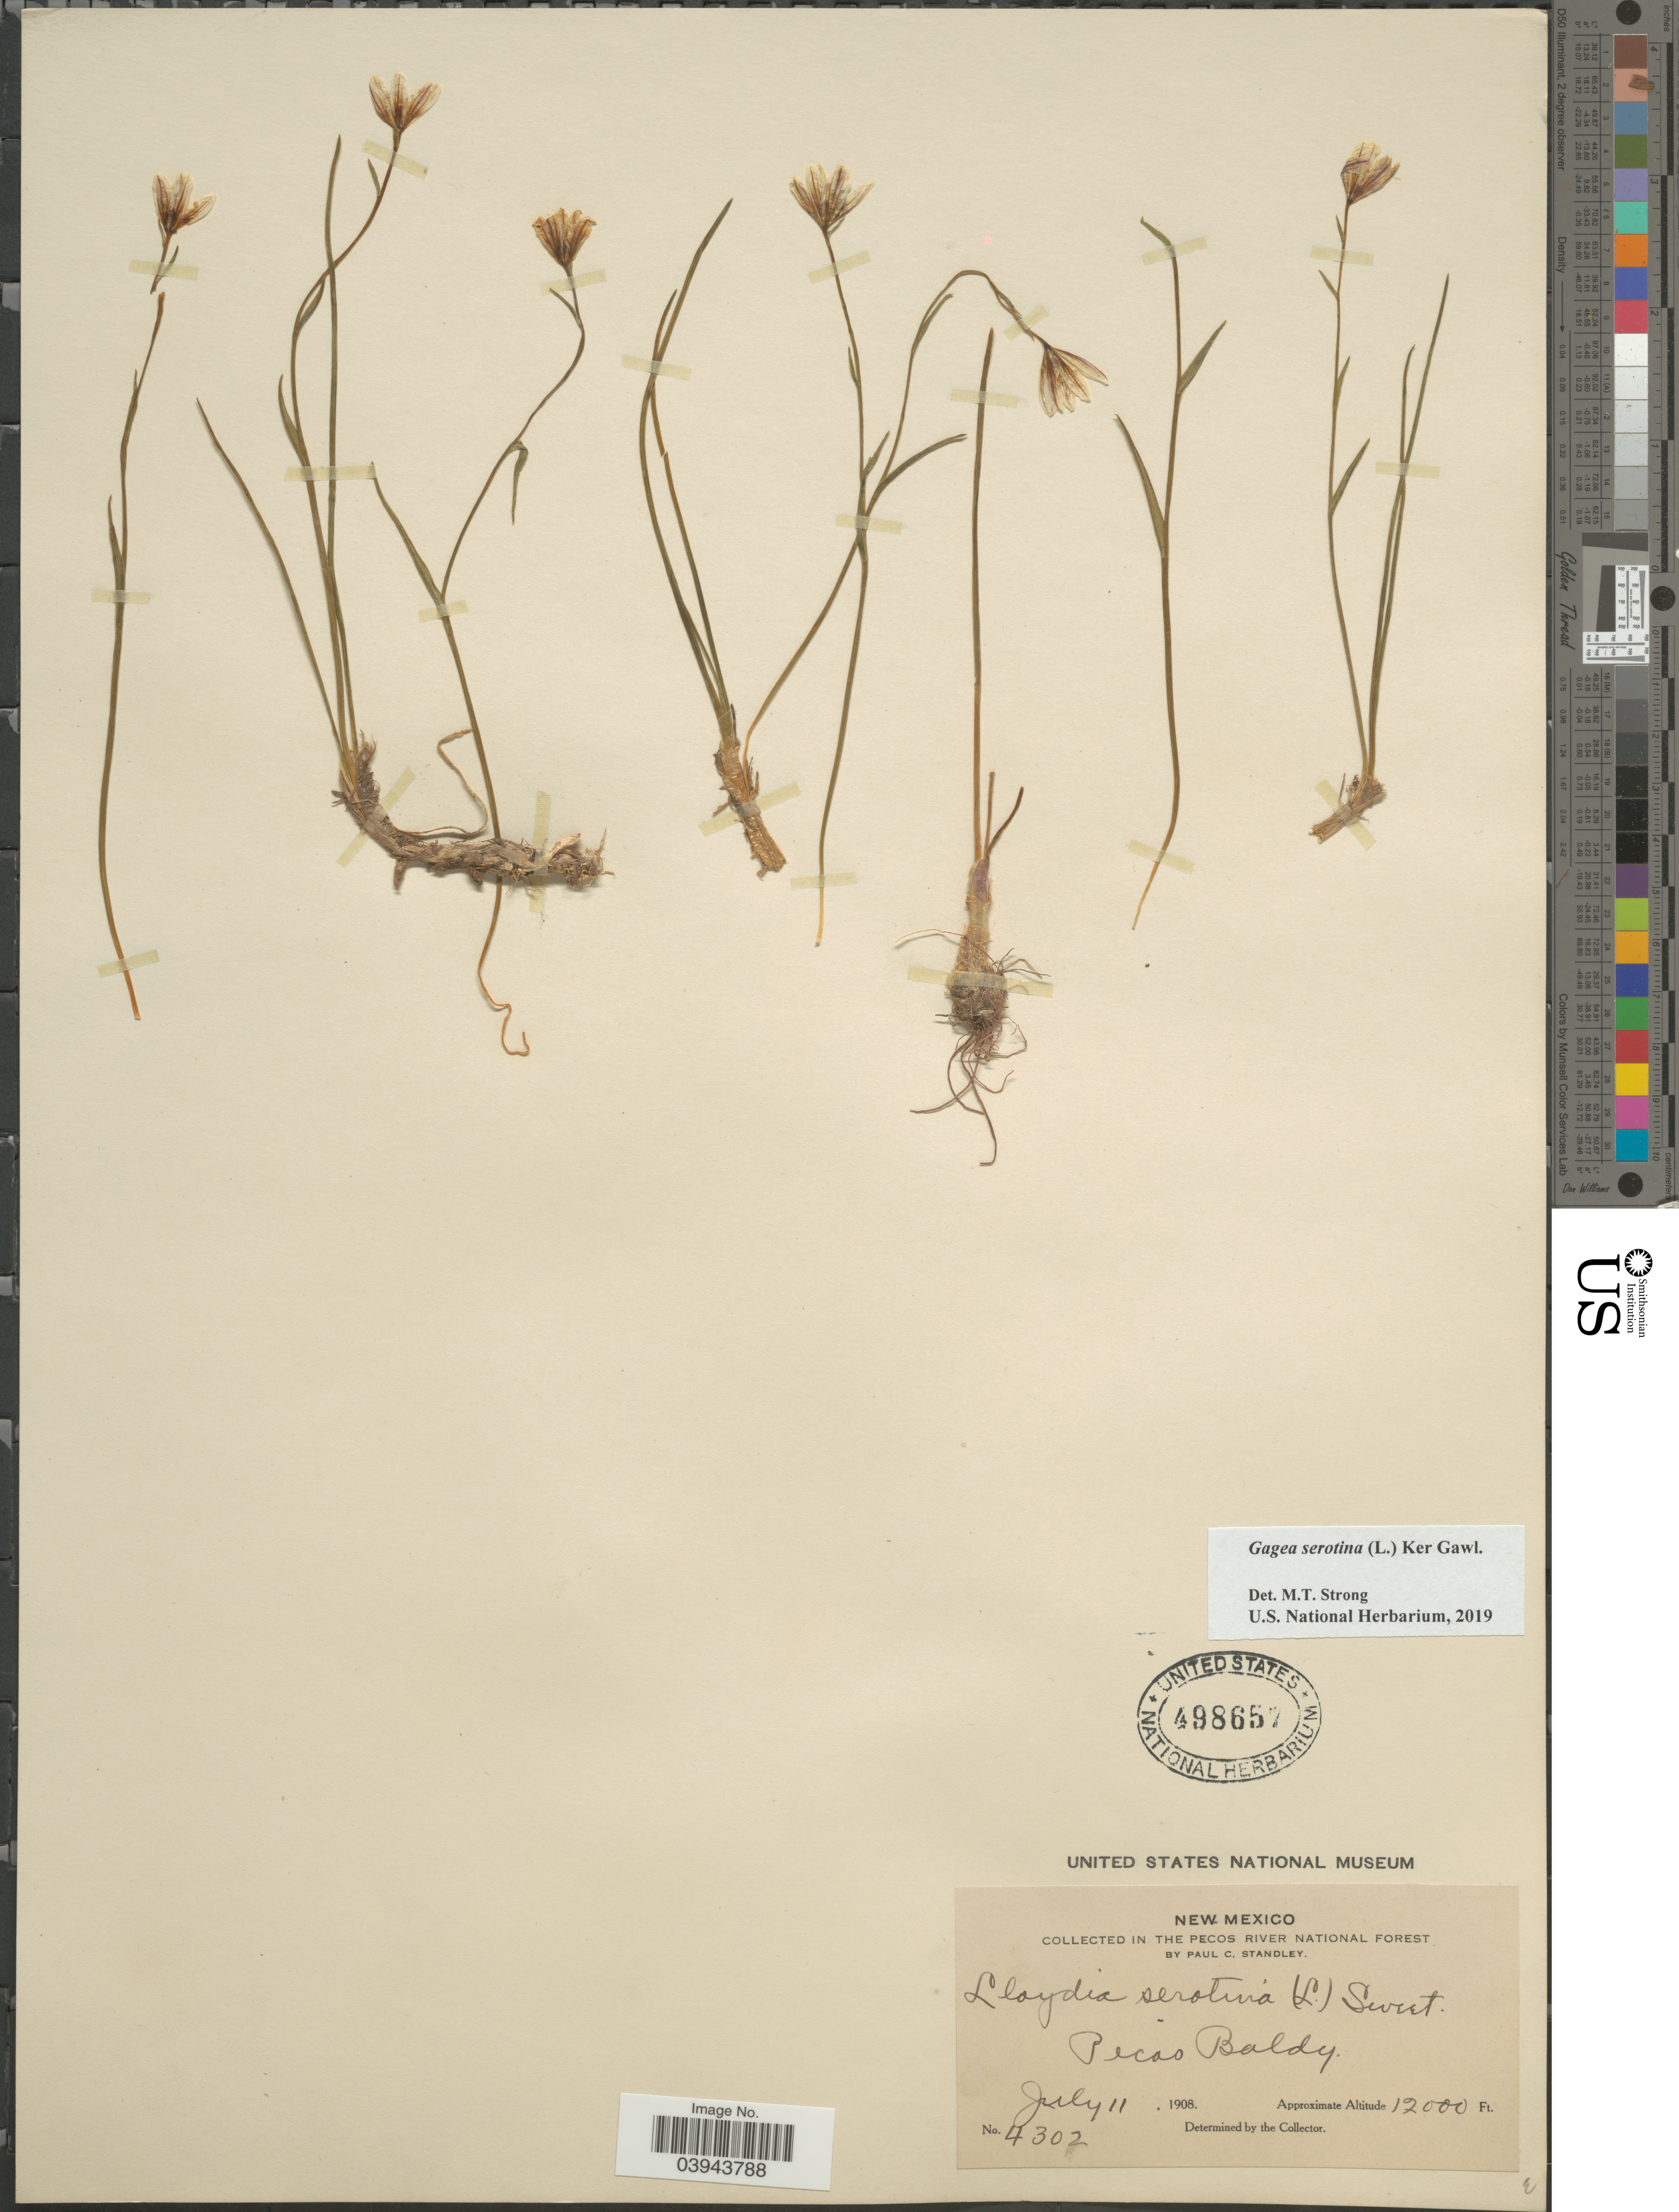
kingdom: Plantae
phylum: Tracheophyta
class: Liliopsida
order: Liliales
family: Liliaceae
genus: Lloydia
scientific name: Lloydia serotina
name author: (L.) Salisb. ex Rchb.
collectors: P. C. Standley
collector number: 4302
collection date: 1908-07-11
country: United States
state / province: New Mexico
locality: In the Pecos River National Forest. Pecos Baldy.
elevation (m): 3658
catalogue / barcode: US 498657